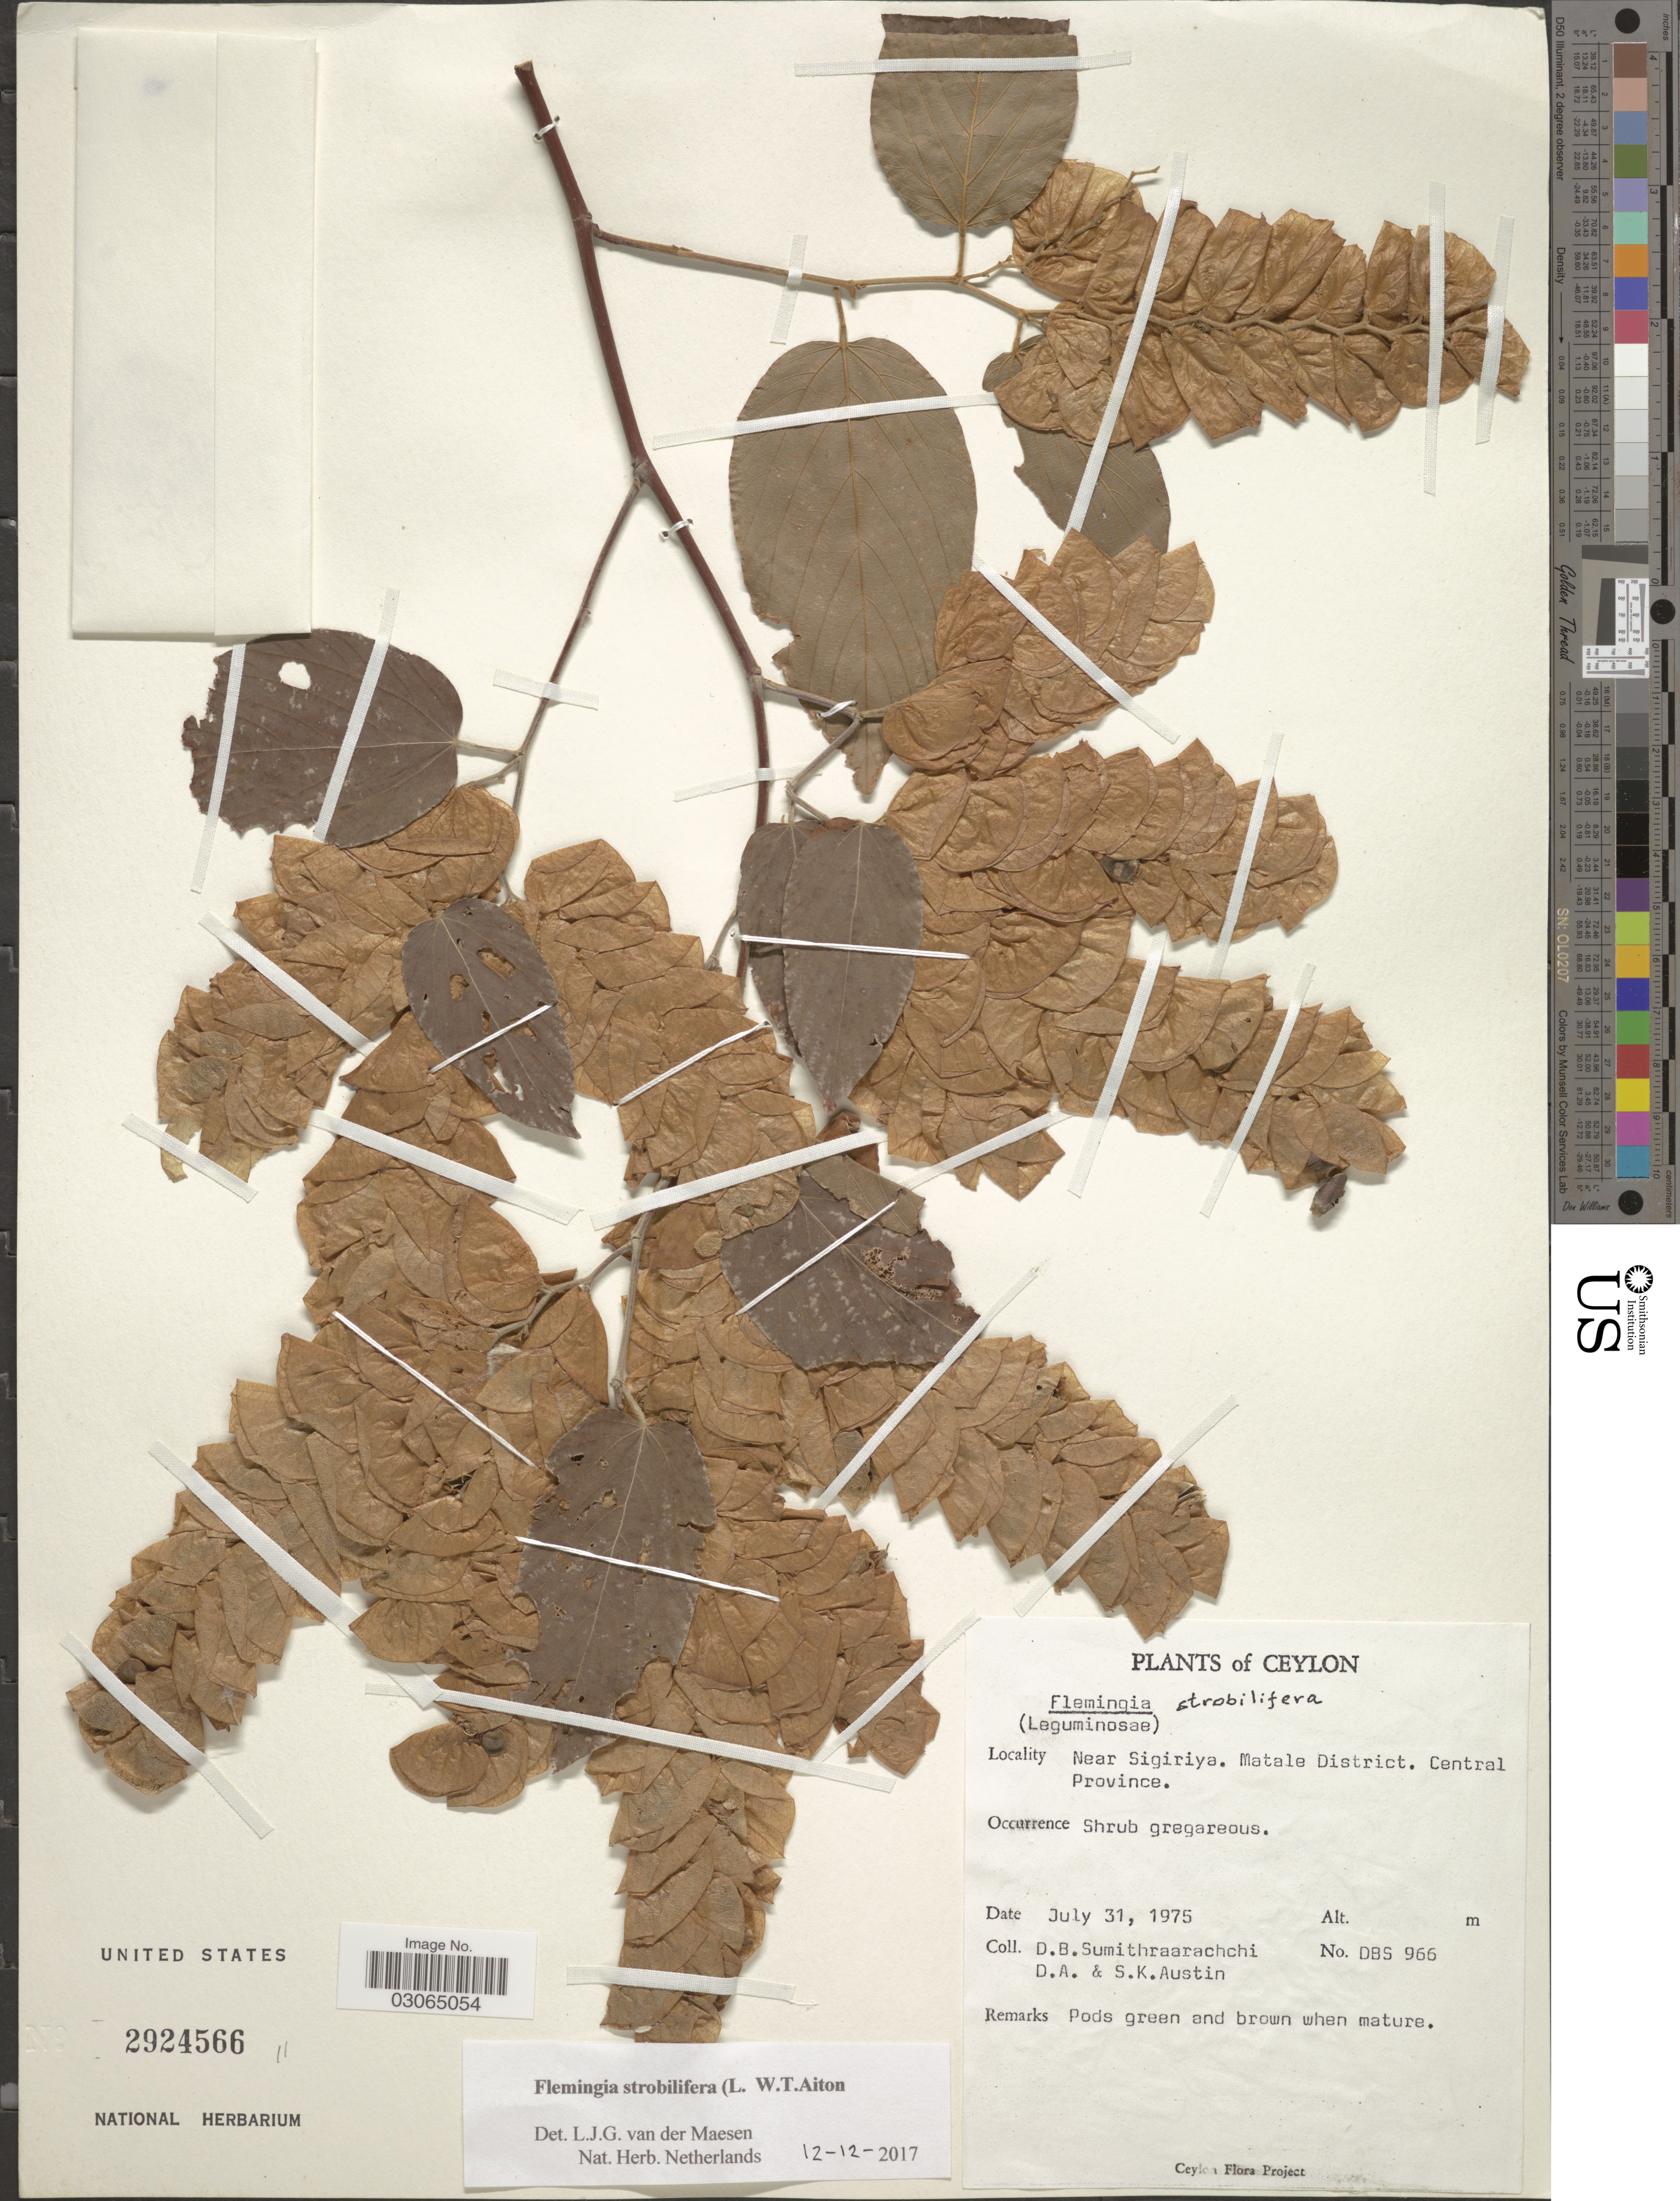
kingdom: Plantae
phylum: Tracheophyta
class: Magnoliopsida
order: Fabales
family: Fabaceae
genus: Flemingia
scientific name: Flemingia strobilifera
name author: (L.) W.T. Aiton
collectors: D. B. Sumithraarachchi, D. Austin & S. Austin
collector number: DBS966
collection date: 1975-07-31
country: Sri Lanka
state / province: Central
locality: Ceylon. Near Sigiriya. Matale District.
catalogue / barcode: US 2924566